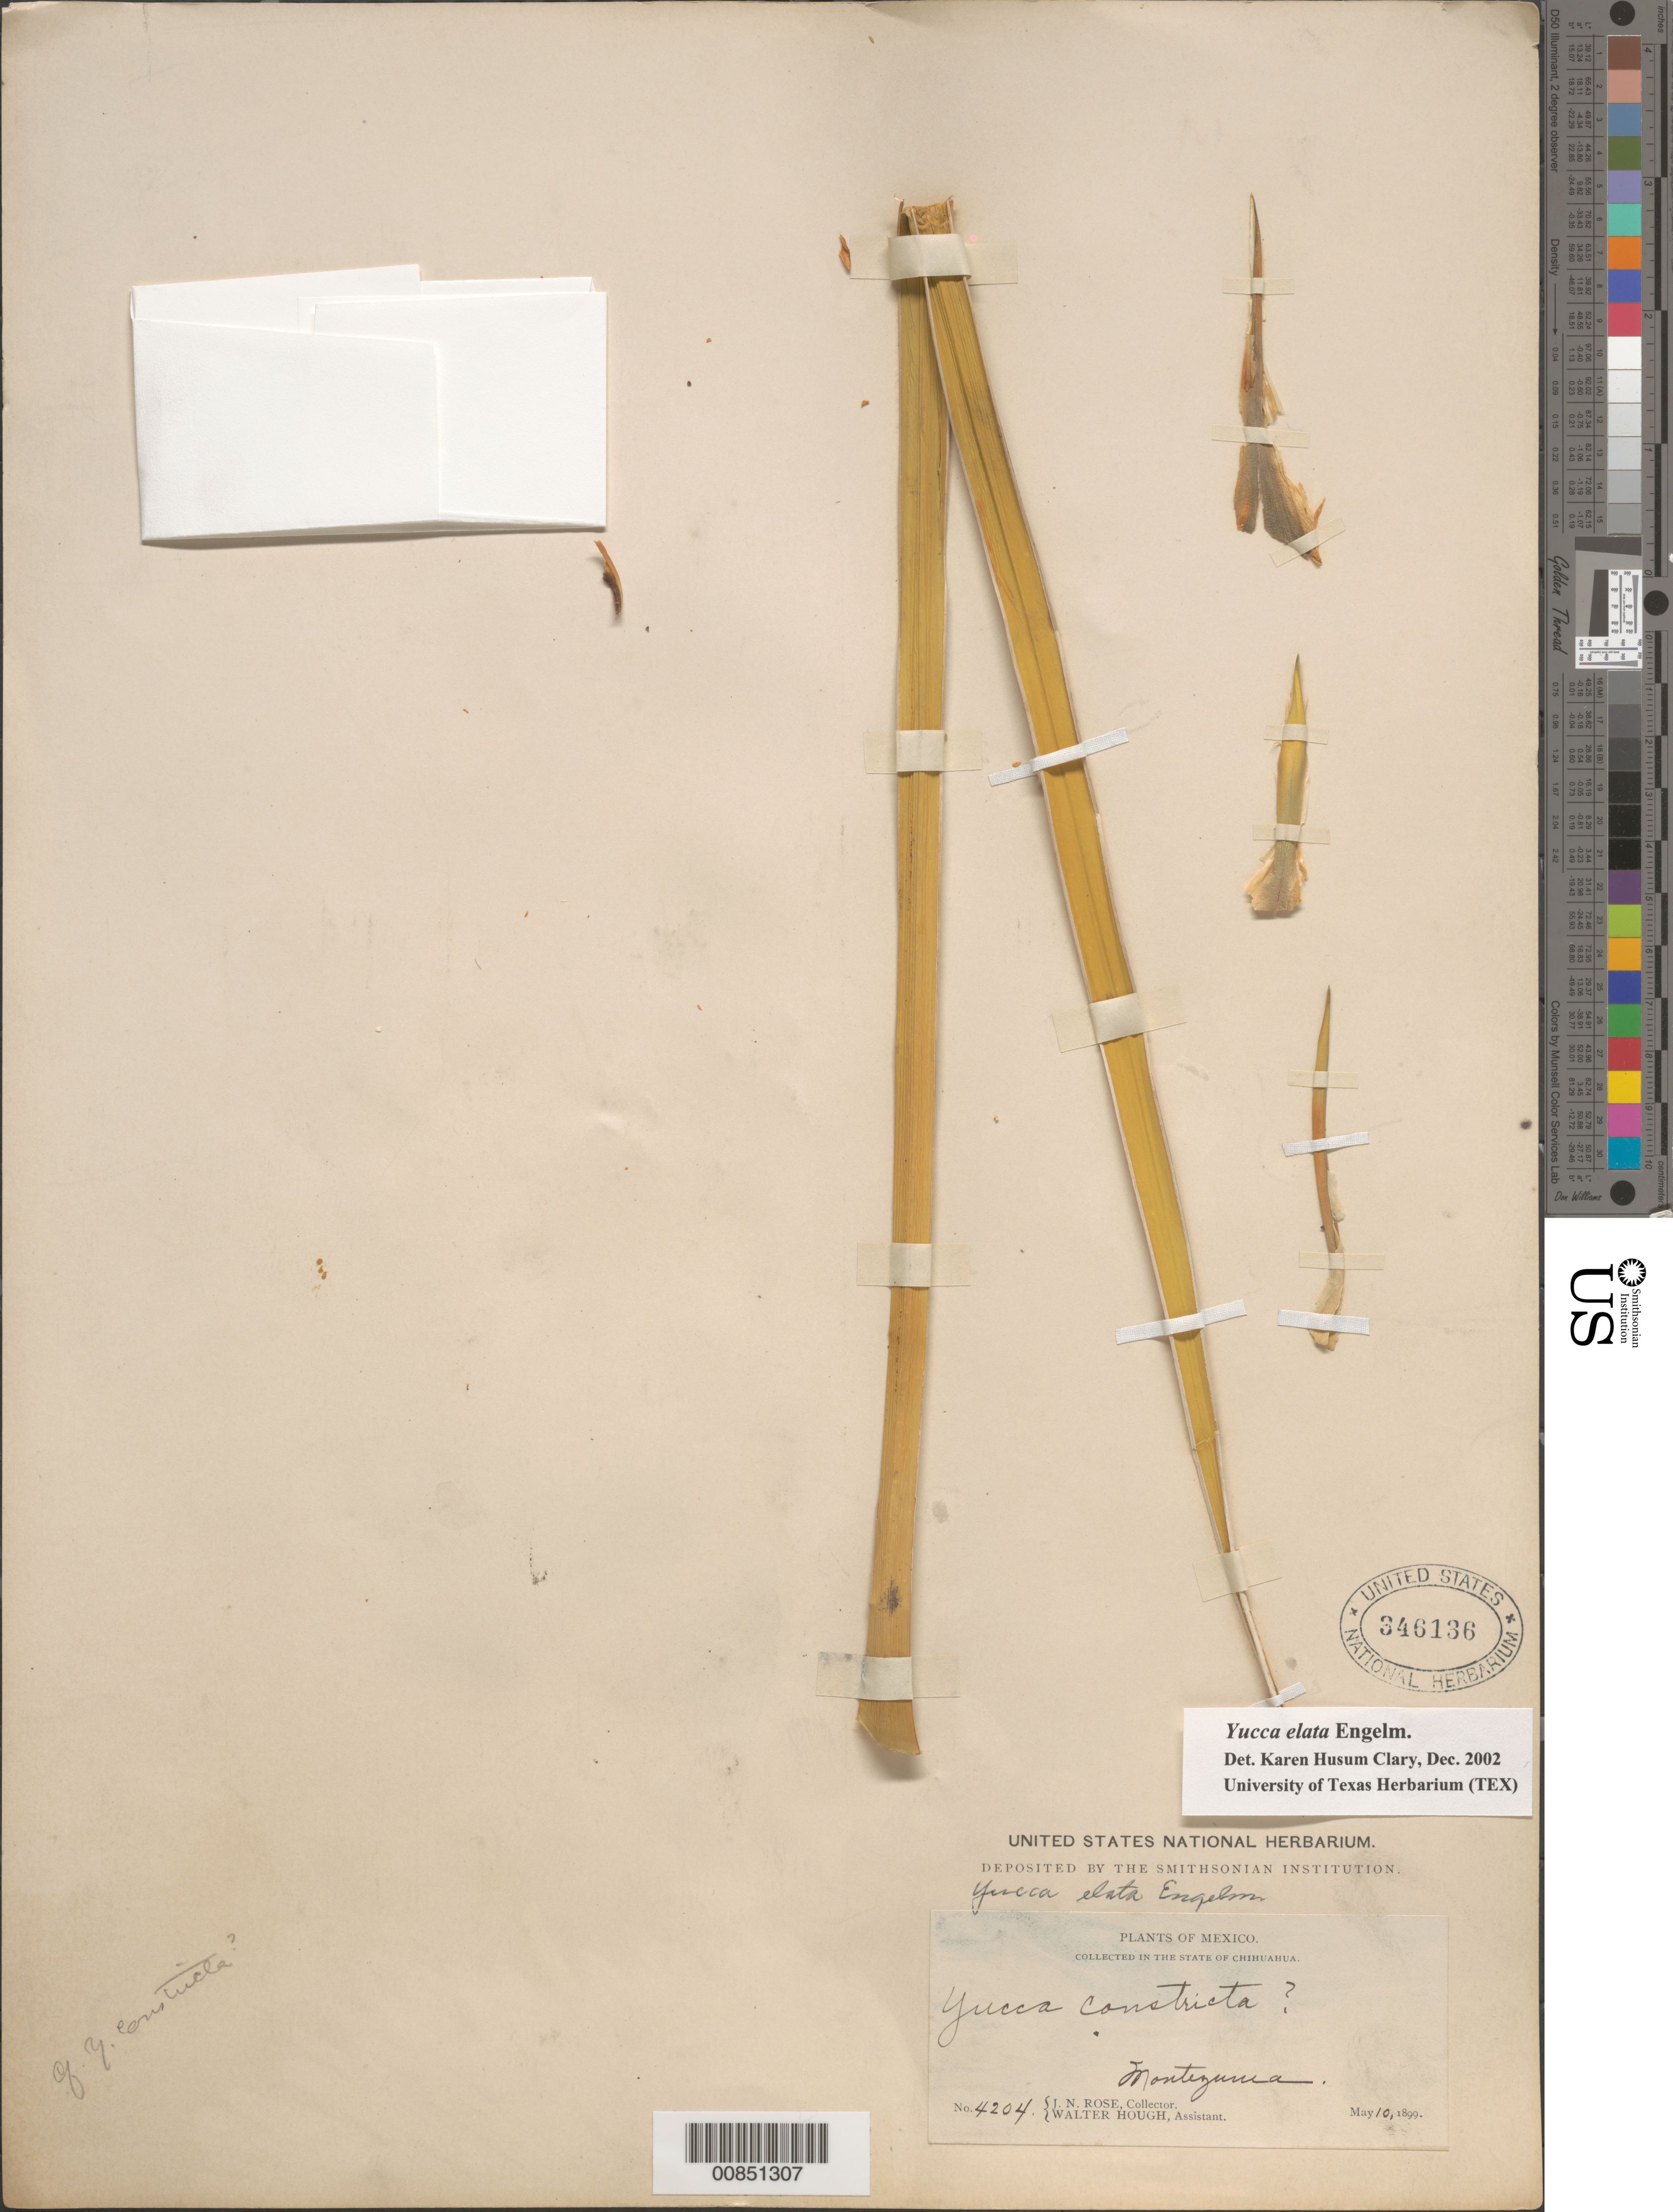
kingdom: Plantae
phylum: Tracheophyta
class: Liliopsida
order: Asparagales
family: Asparagaceae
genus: Yucca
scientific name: Yucca elata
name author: (Engelm.) Engelm.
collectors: J. N. Rose & W. Hough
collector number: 4204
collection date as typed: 10 May 1899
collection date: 1899-05-10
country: Mexico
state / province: Chihuahua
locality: Montezuma, Chihuahua.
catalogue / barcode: US 346136